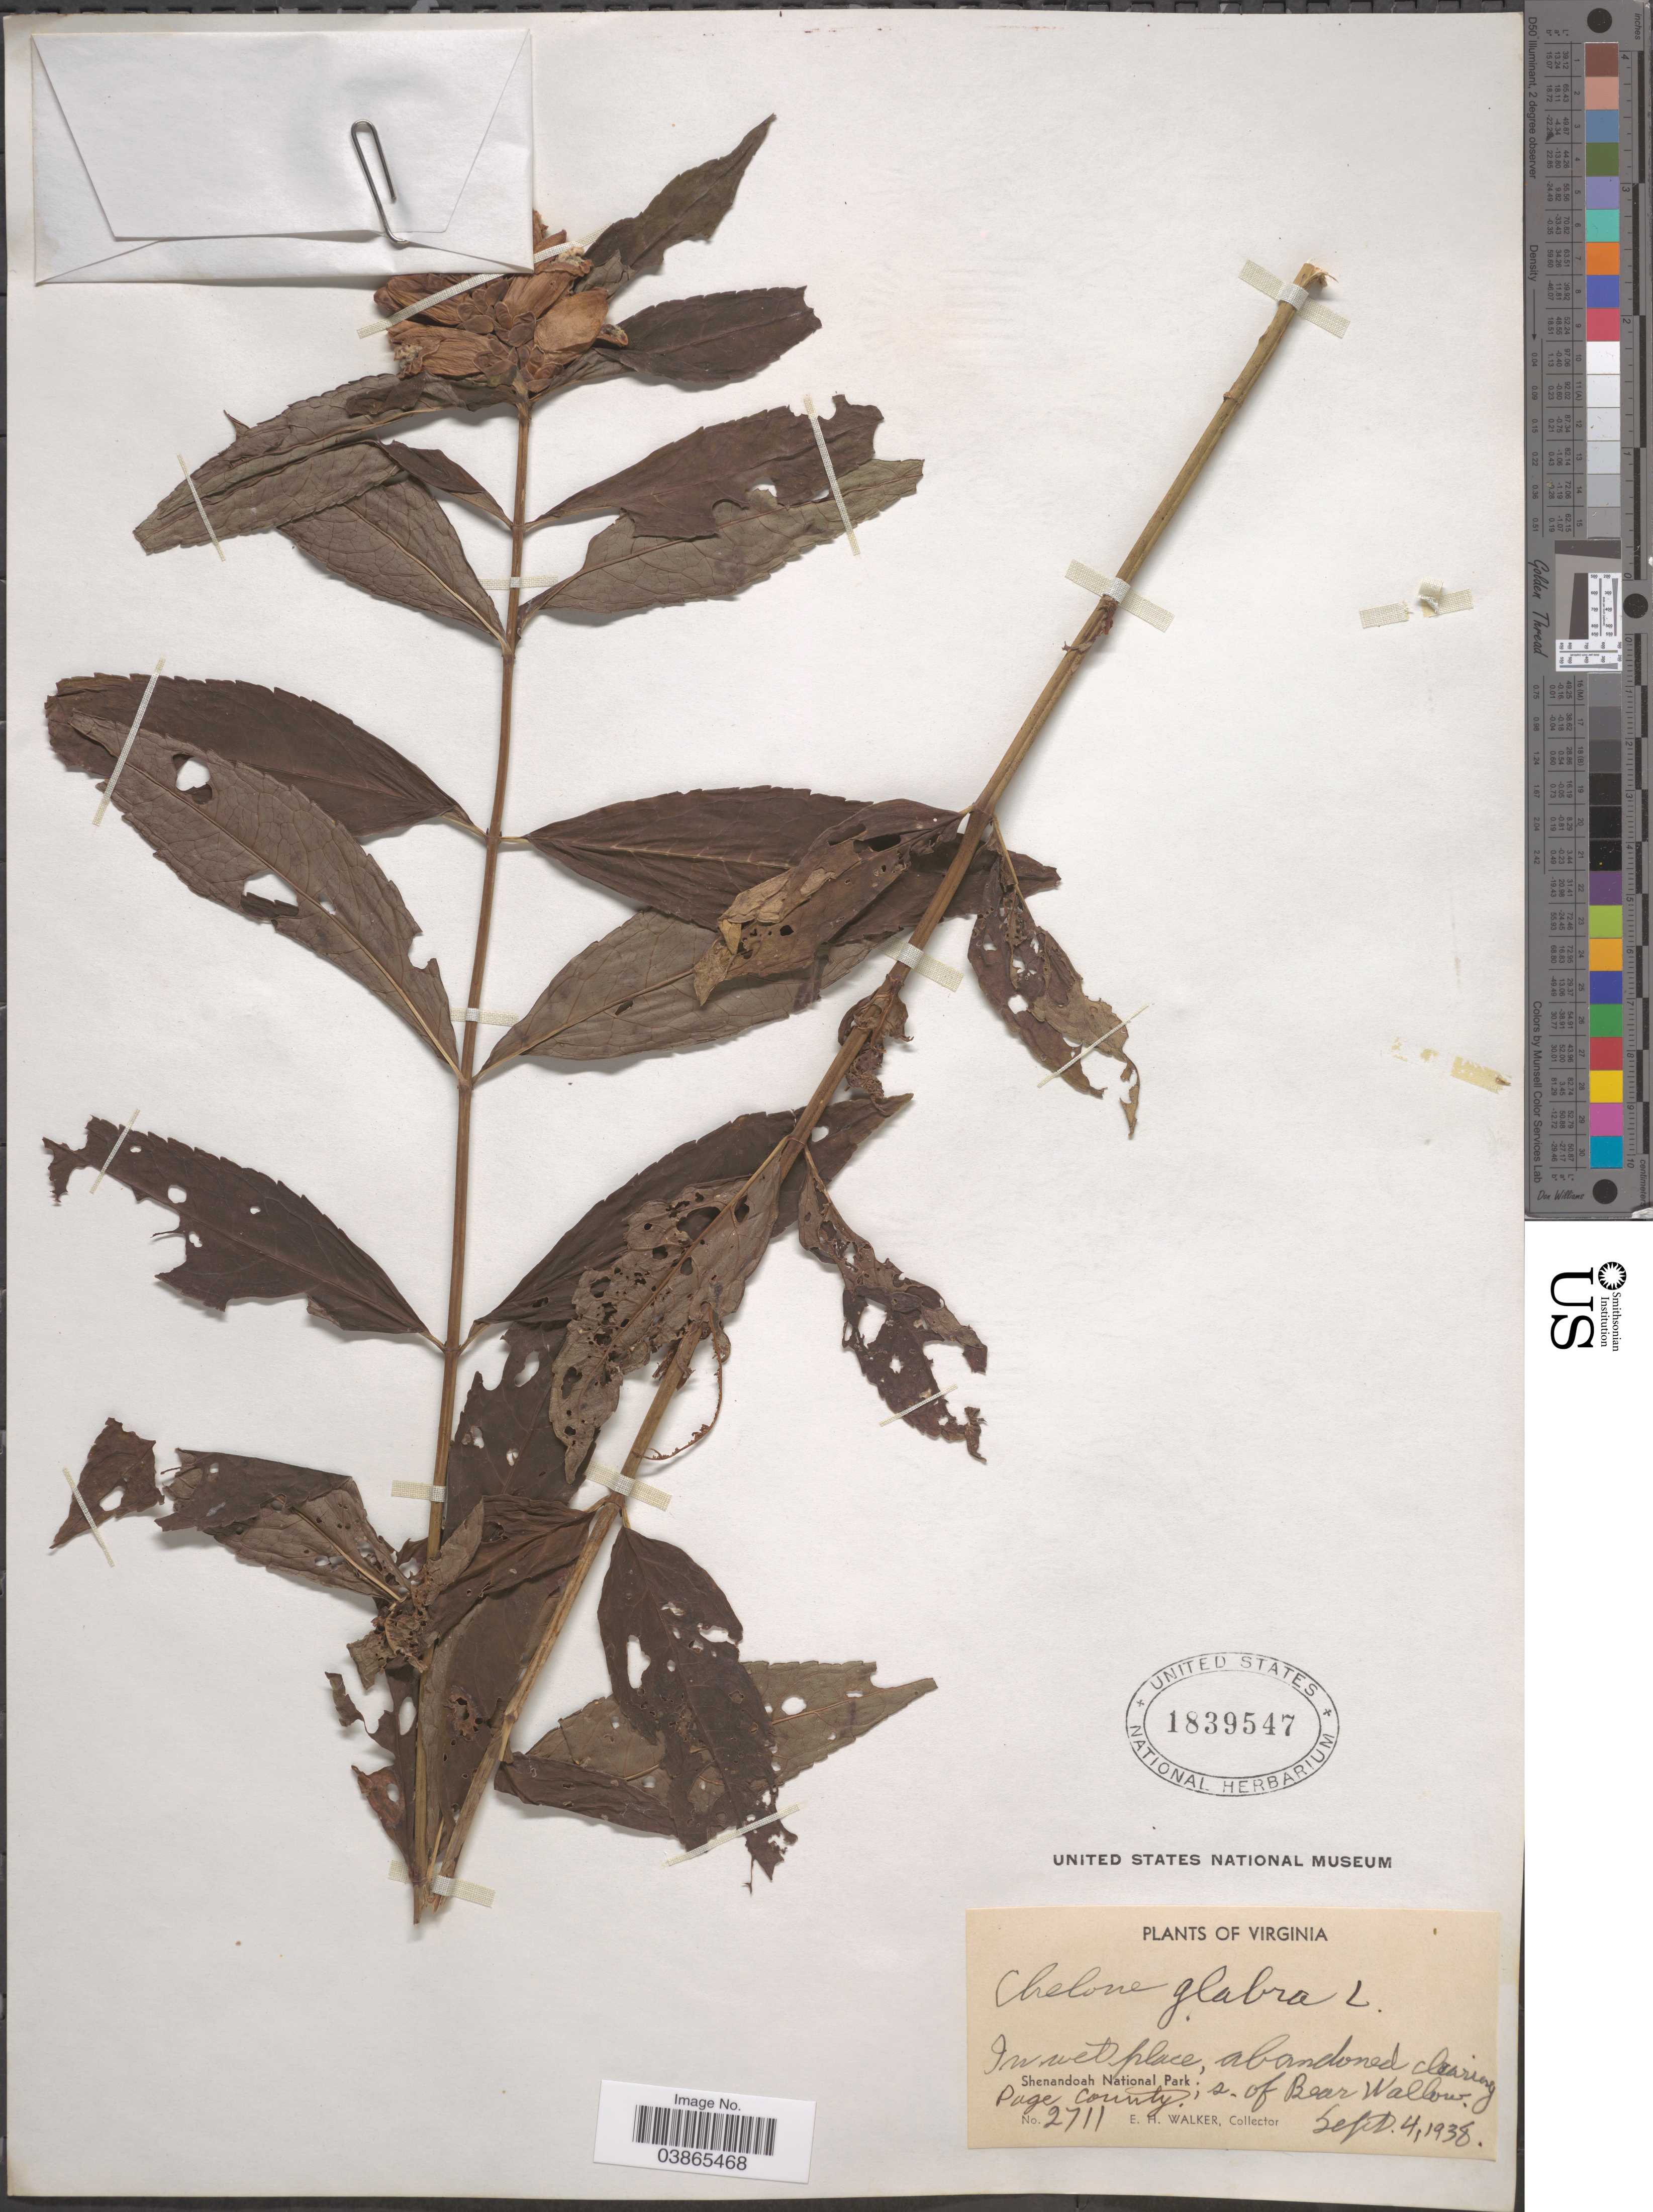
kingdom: Plantae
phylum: Tracheophyta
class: Magnoliopsida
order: Lamiales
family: Plantaginaceae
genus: Chelone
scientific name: Chelone glabra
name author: L.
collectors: E. H. Walker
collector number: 2711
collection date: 1938-09-04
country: United States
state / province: Virginia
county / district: Page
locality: Shenandoah National Park; s. of Bear Wallow. Page County.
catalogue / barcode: US 1839547